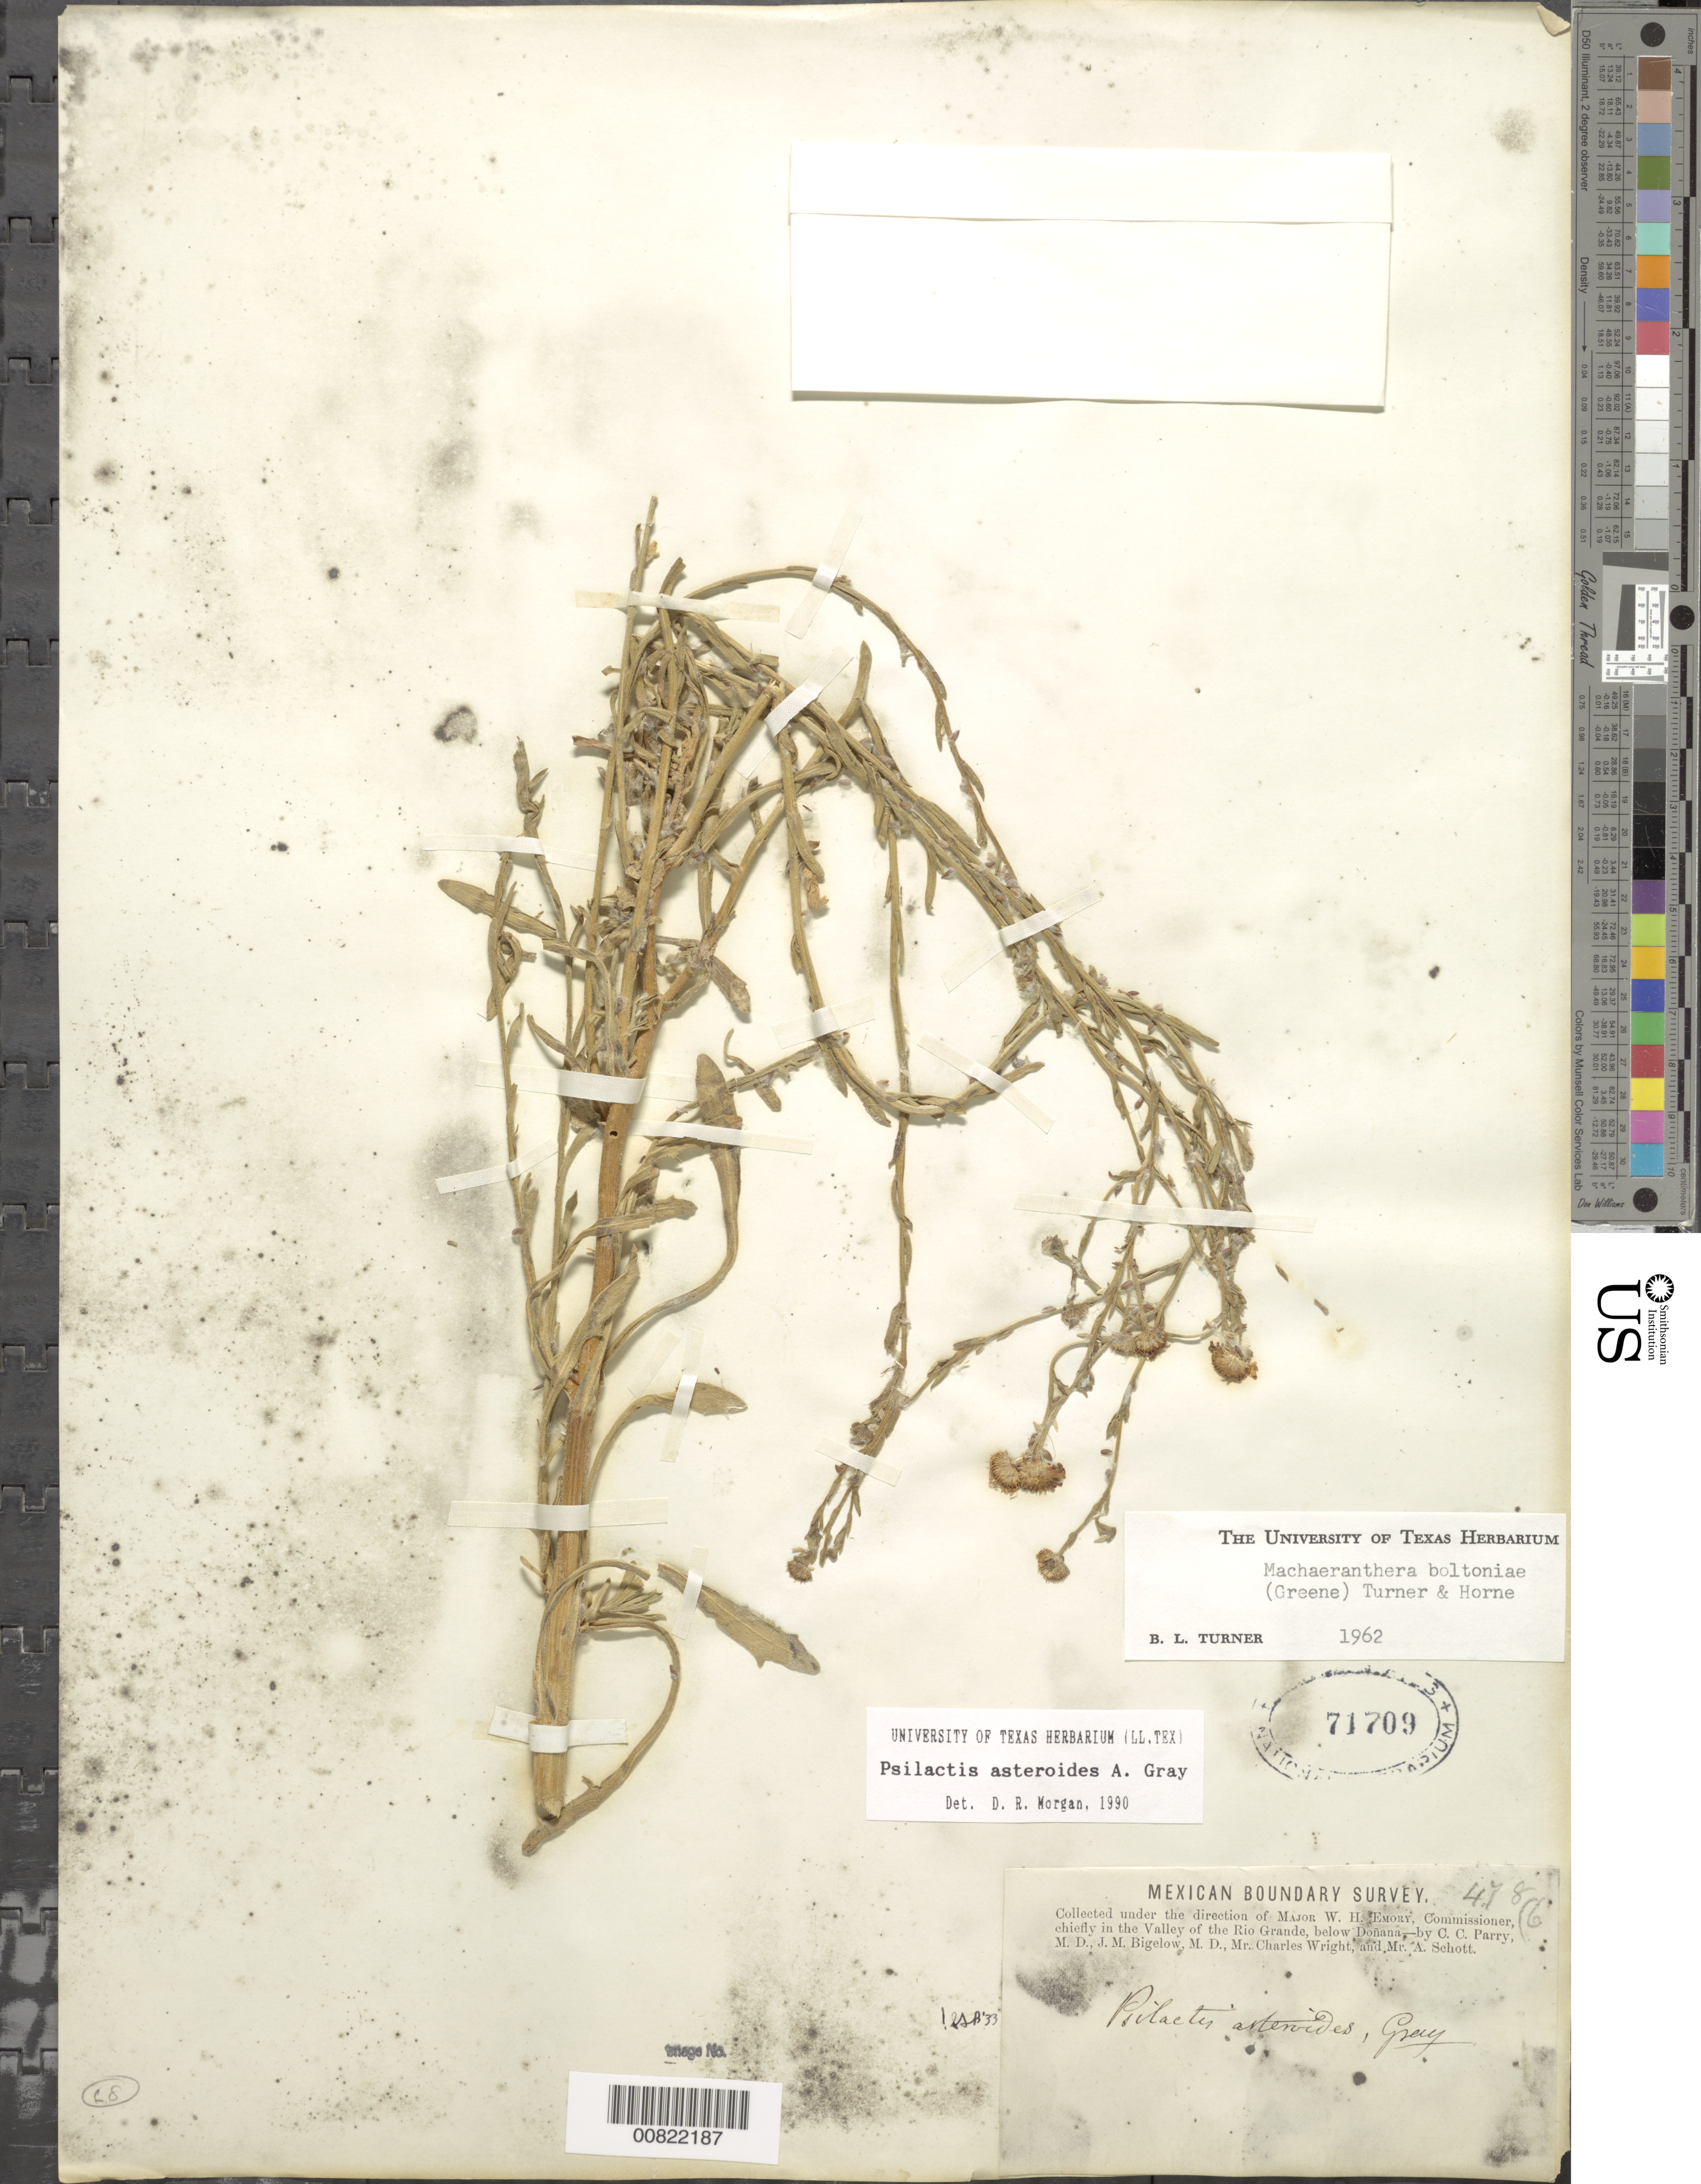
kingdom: Plantae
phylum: Tracheophyta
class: Magnoliopsida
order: Asterales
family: Asteraceae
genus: Psilactis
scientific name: Psilactis asteroides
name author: A. Gray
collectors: C. C. Parry, J. M. Bigelow, C. Wright & A. C. V. Schott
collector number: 478b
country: United States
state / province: New Mexico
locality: Valley of the Rio Grande, below Doñana, New Mexico.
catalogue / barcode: US 71709